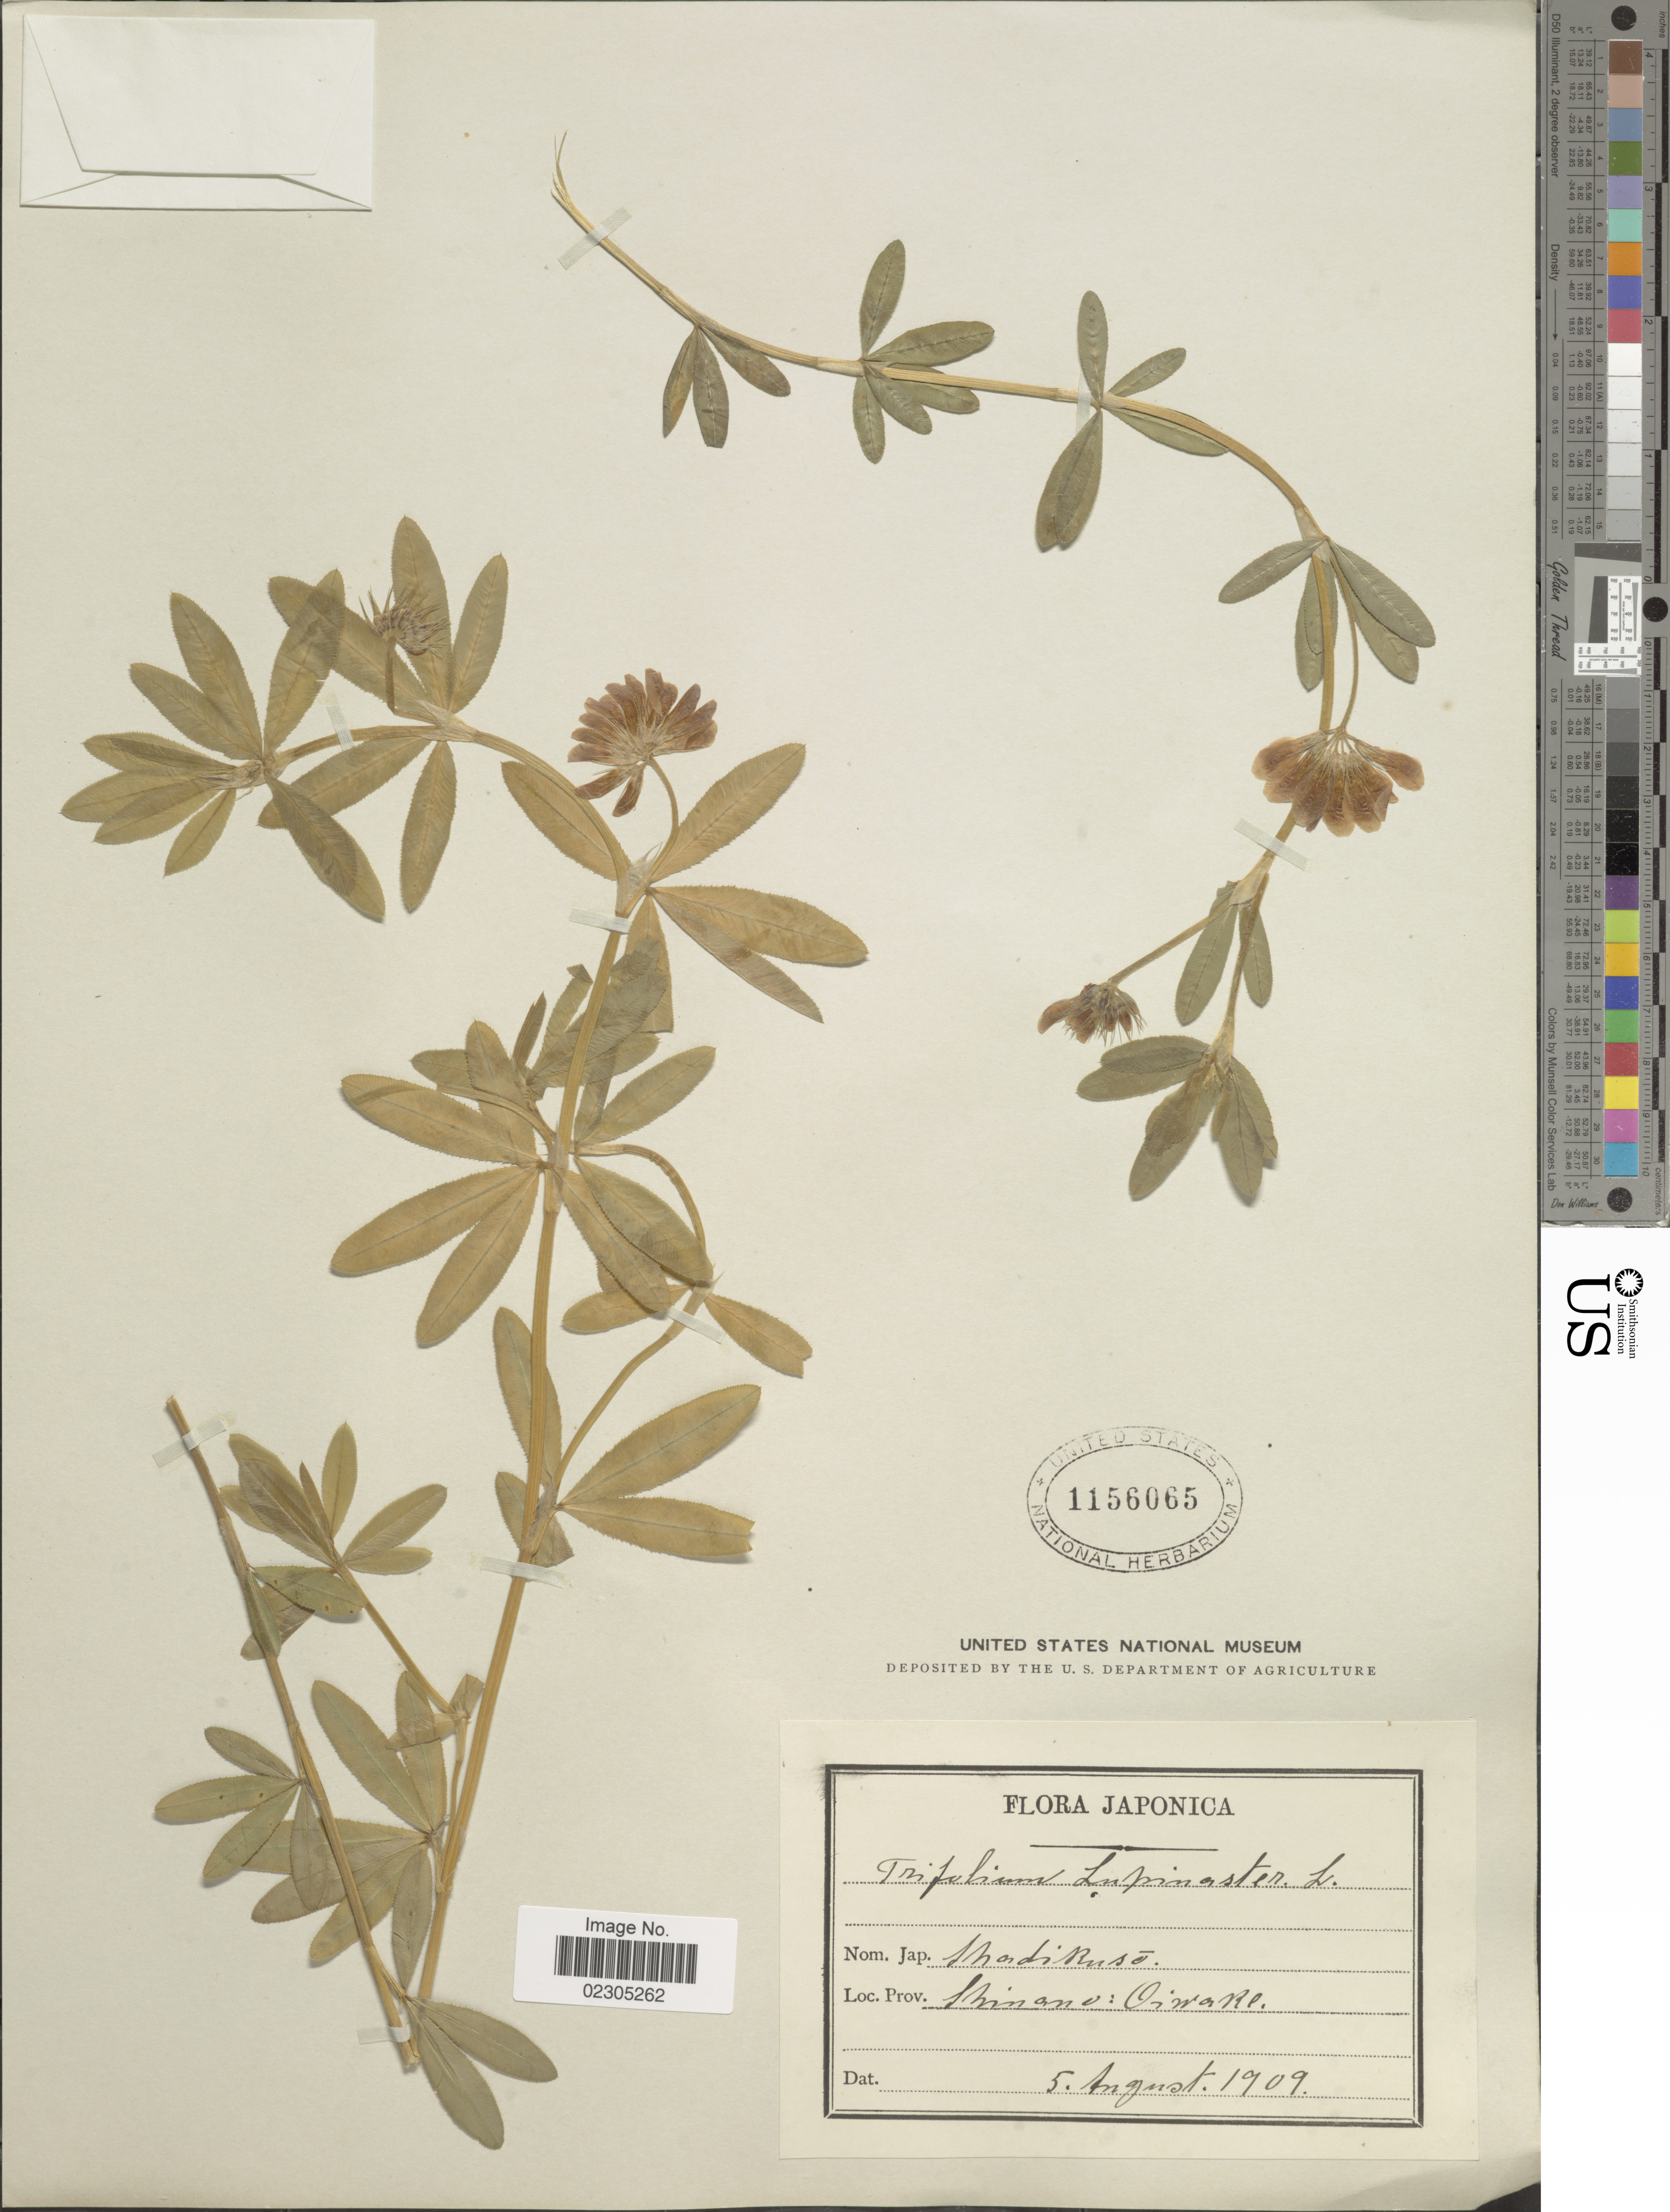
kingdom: Plantae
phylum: Tracheophyta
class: Magnoliopsida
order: Fabales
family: Fabaceae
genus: Trifolium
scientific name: Trifolium lupinaster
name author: L.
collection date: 1909-08-05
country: Japan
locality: Shinano: Oiwake.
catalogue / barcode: US 1156065